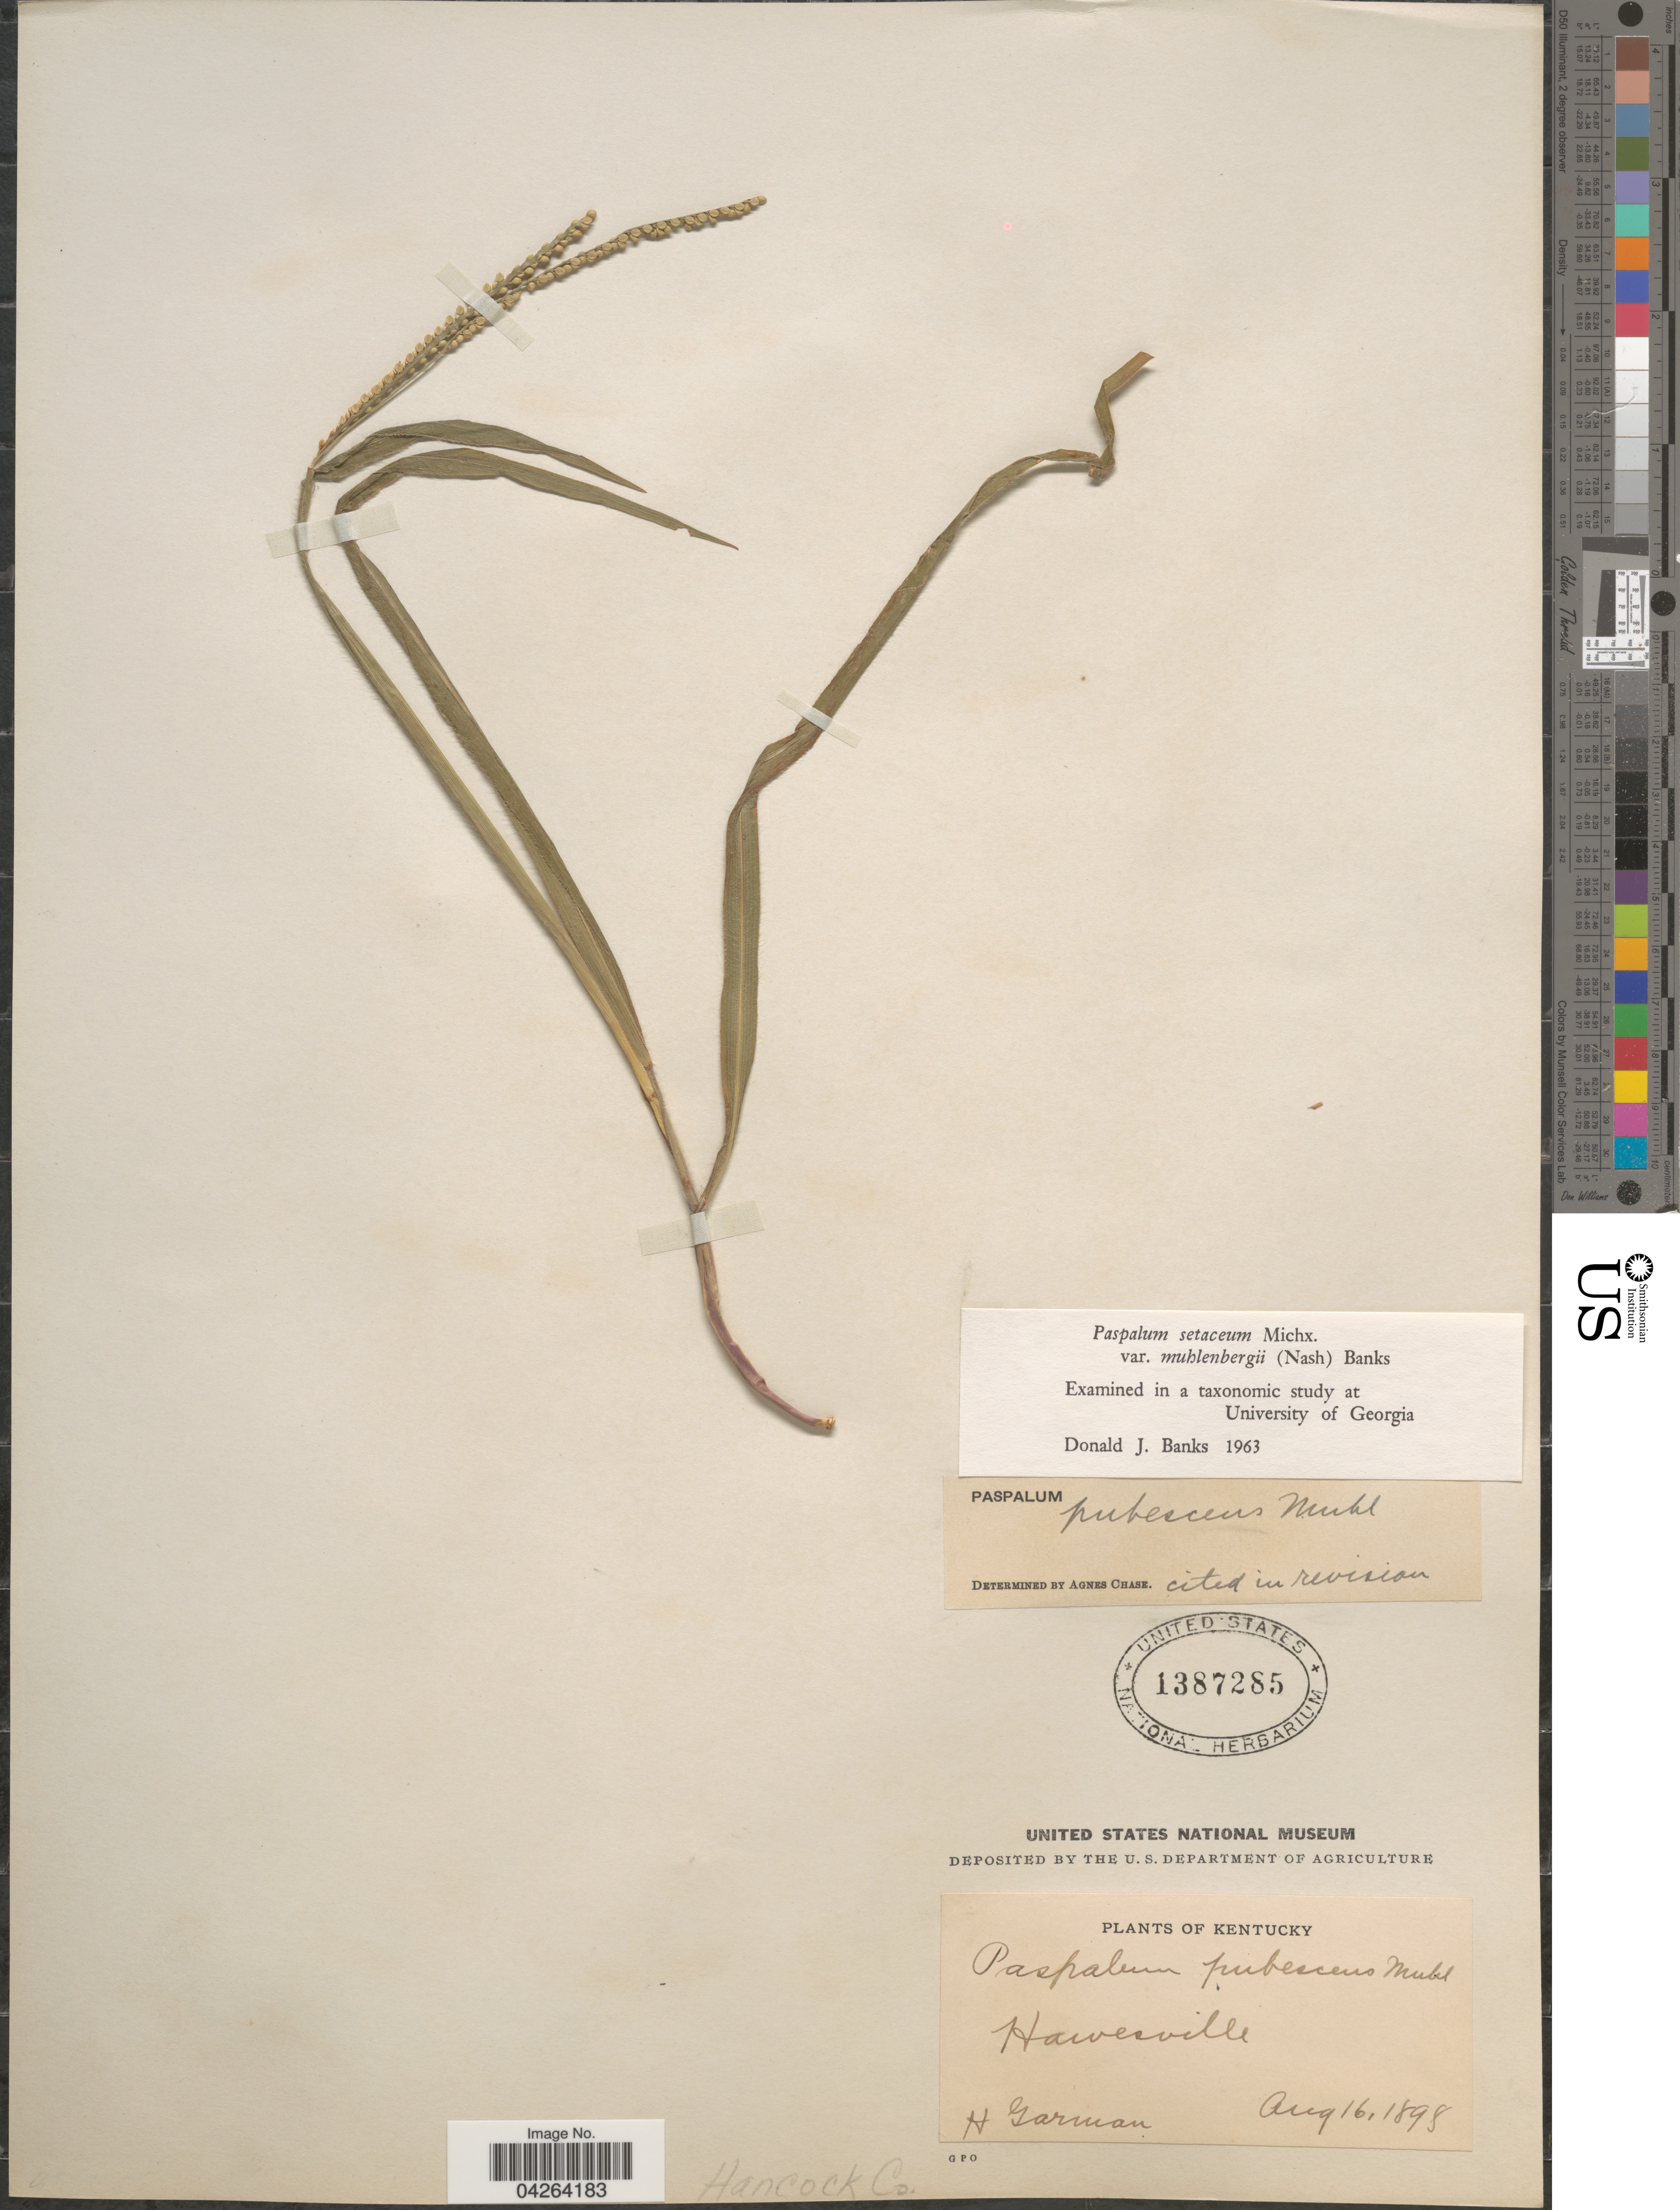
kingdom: Plantae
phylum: Tracheophyta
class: Liliopsida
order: Poales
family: Poaceae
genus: Paspalum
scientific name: Paspalum setaceum var. muhlenbergii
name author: (Nash) D.J. Banks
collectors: H. Garman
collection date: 1898-08-16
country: United States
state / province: Kentucky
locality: Hawesville. Hancock Co.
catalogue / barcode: US 1387285